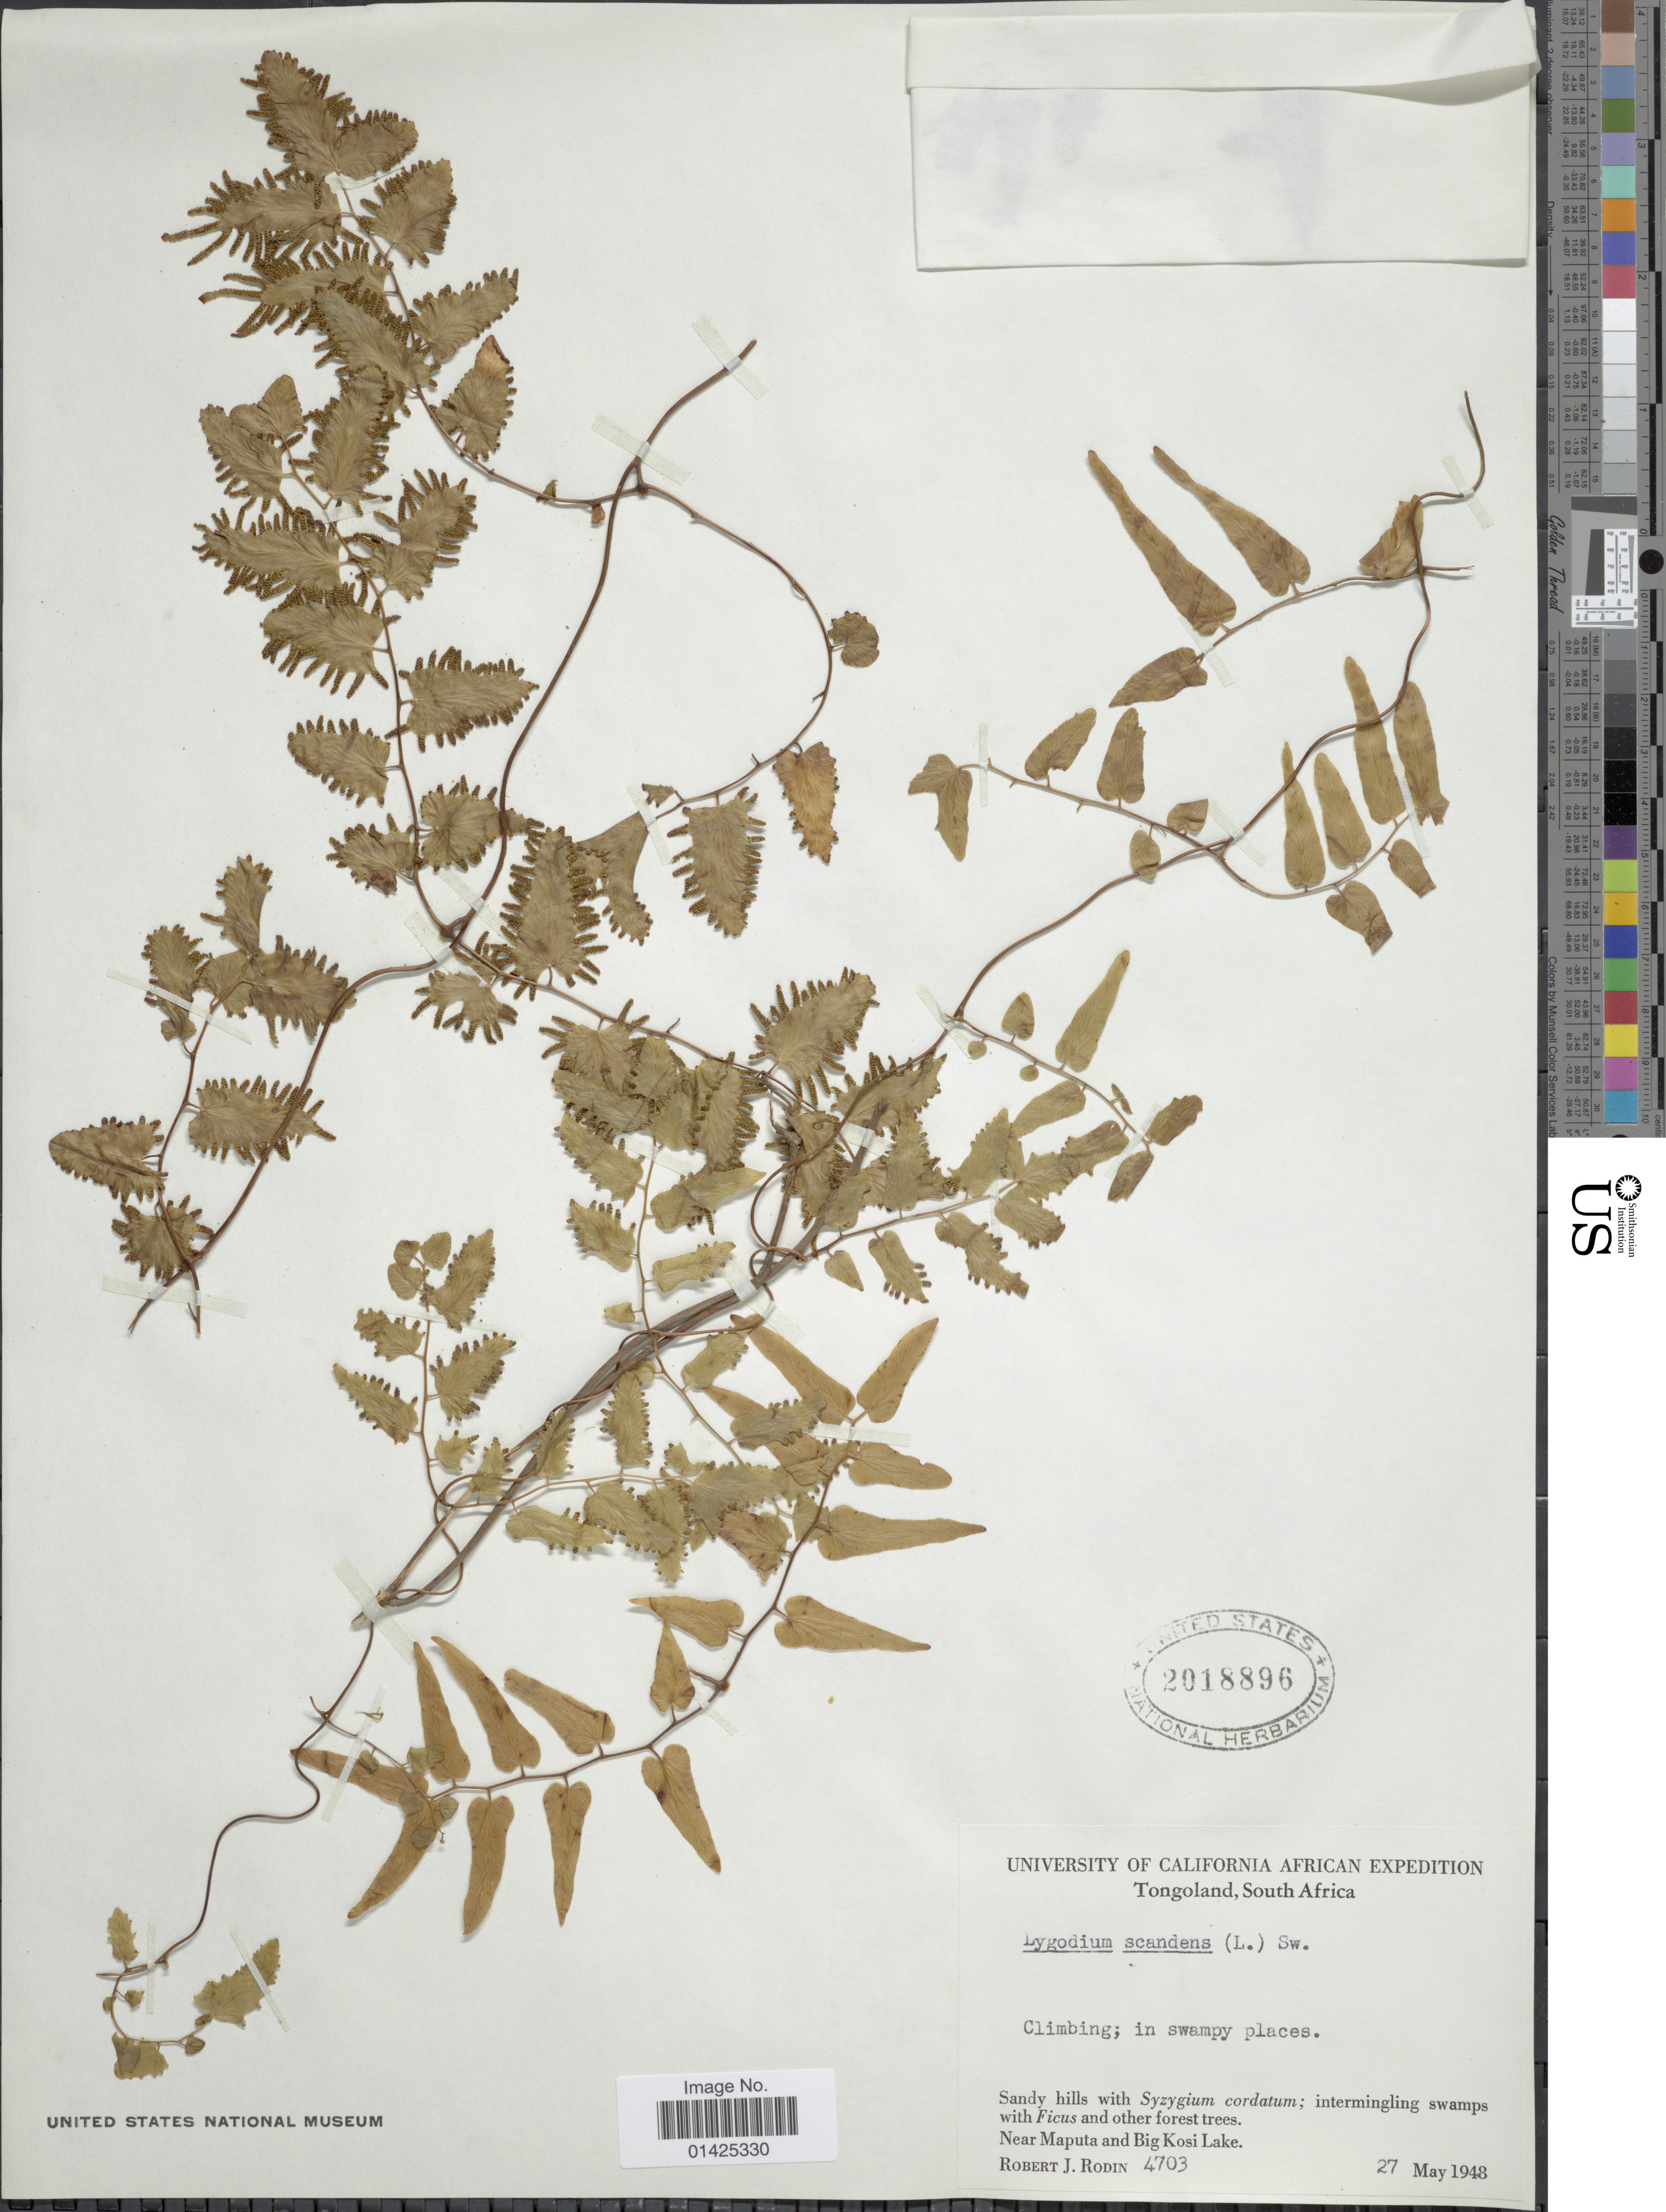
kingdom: Plantae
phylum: Tracheophyta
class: Polypodiopsida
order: Schizaeales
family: Lygodiaceae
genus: Lygodium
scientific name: Lygodium microphyllum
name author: (Cav.) R. Br.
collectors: R. J. Rodin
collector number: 4703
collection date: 1948-05-27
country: Togo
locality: Tongoland, South Africa, near Maputa and Big Kosi Lake.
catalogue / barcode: US 2018896